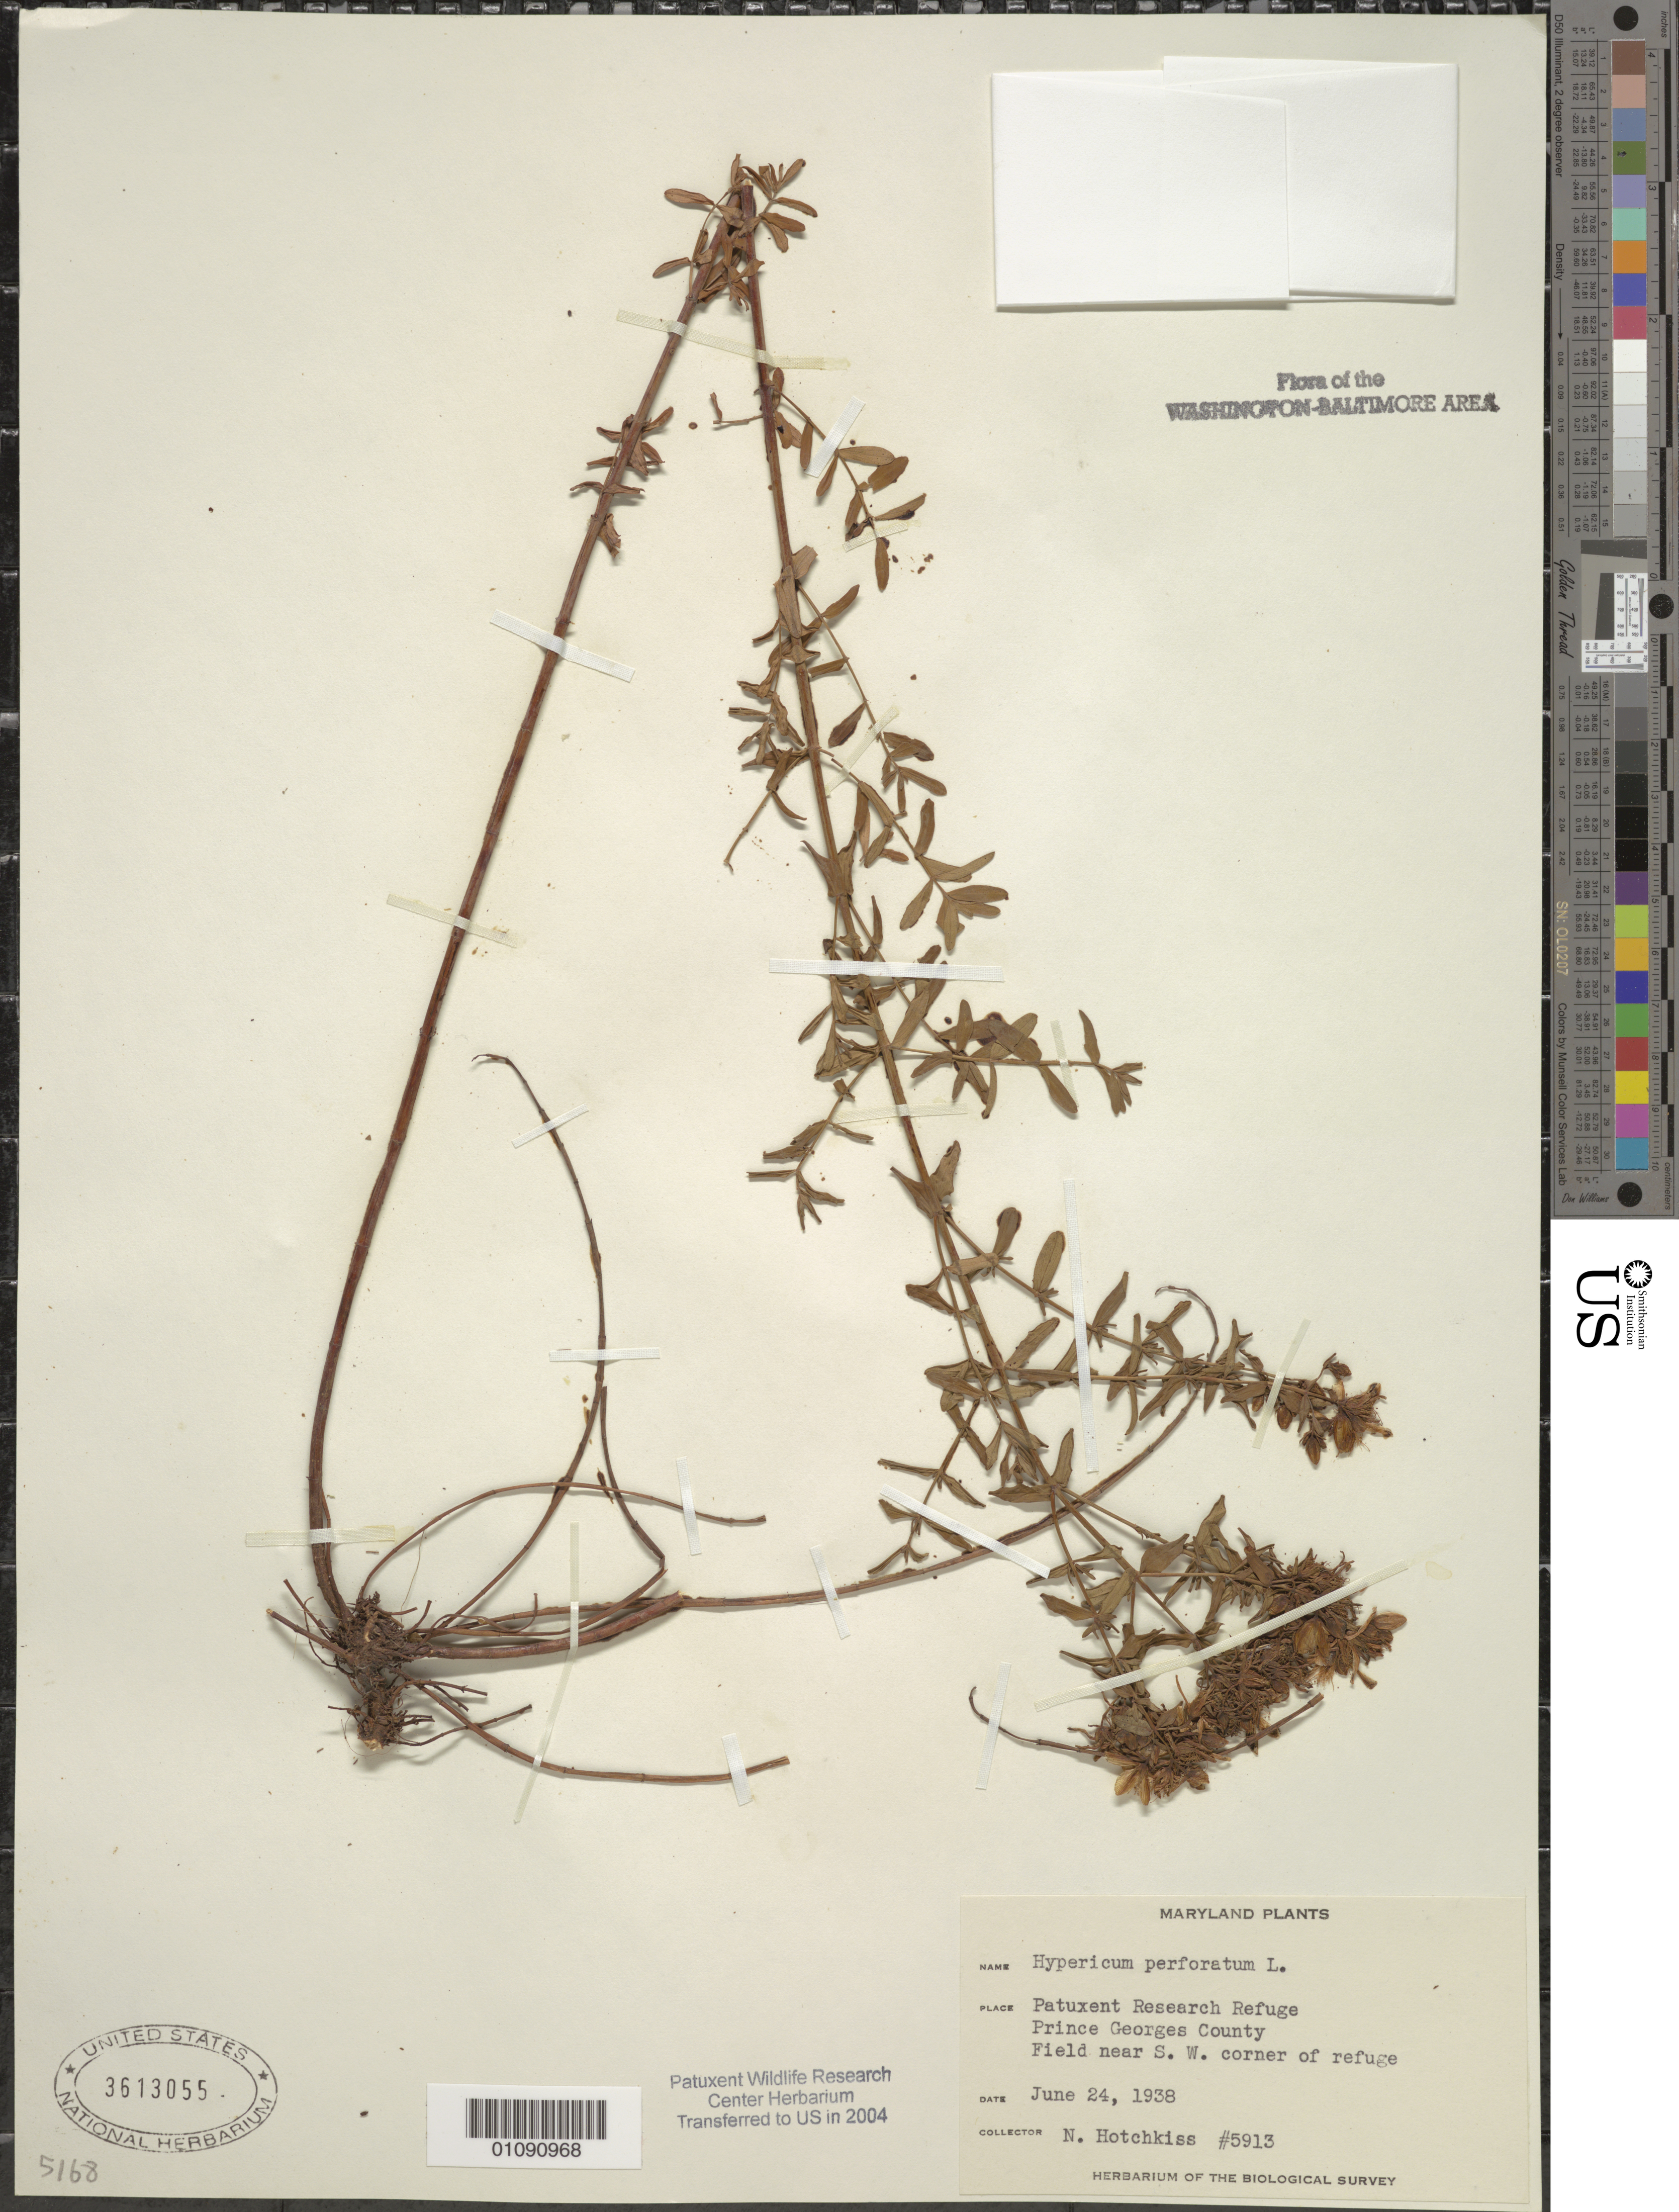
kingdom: Plantae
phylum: Tracheophyta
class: Magnoliopsida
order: Malpighiales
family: Hypericaceae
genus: Hypericum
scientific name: Hypericum perforatum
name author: L.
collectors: N. Hotchkiss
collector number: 5913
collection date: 1938-06-24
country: United States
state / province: Maryland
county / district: Prince George's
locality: Patuxent Wildlife Refuge. Near S.W. corner of refuge.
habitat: Field.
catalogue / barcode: US 3613055